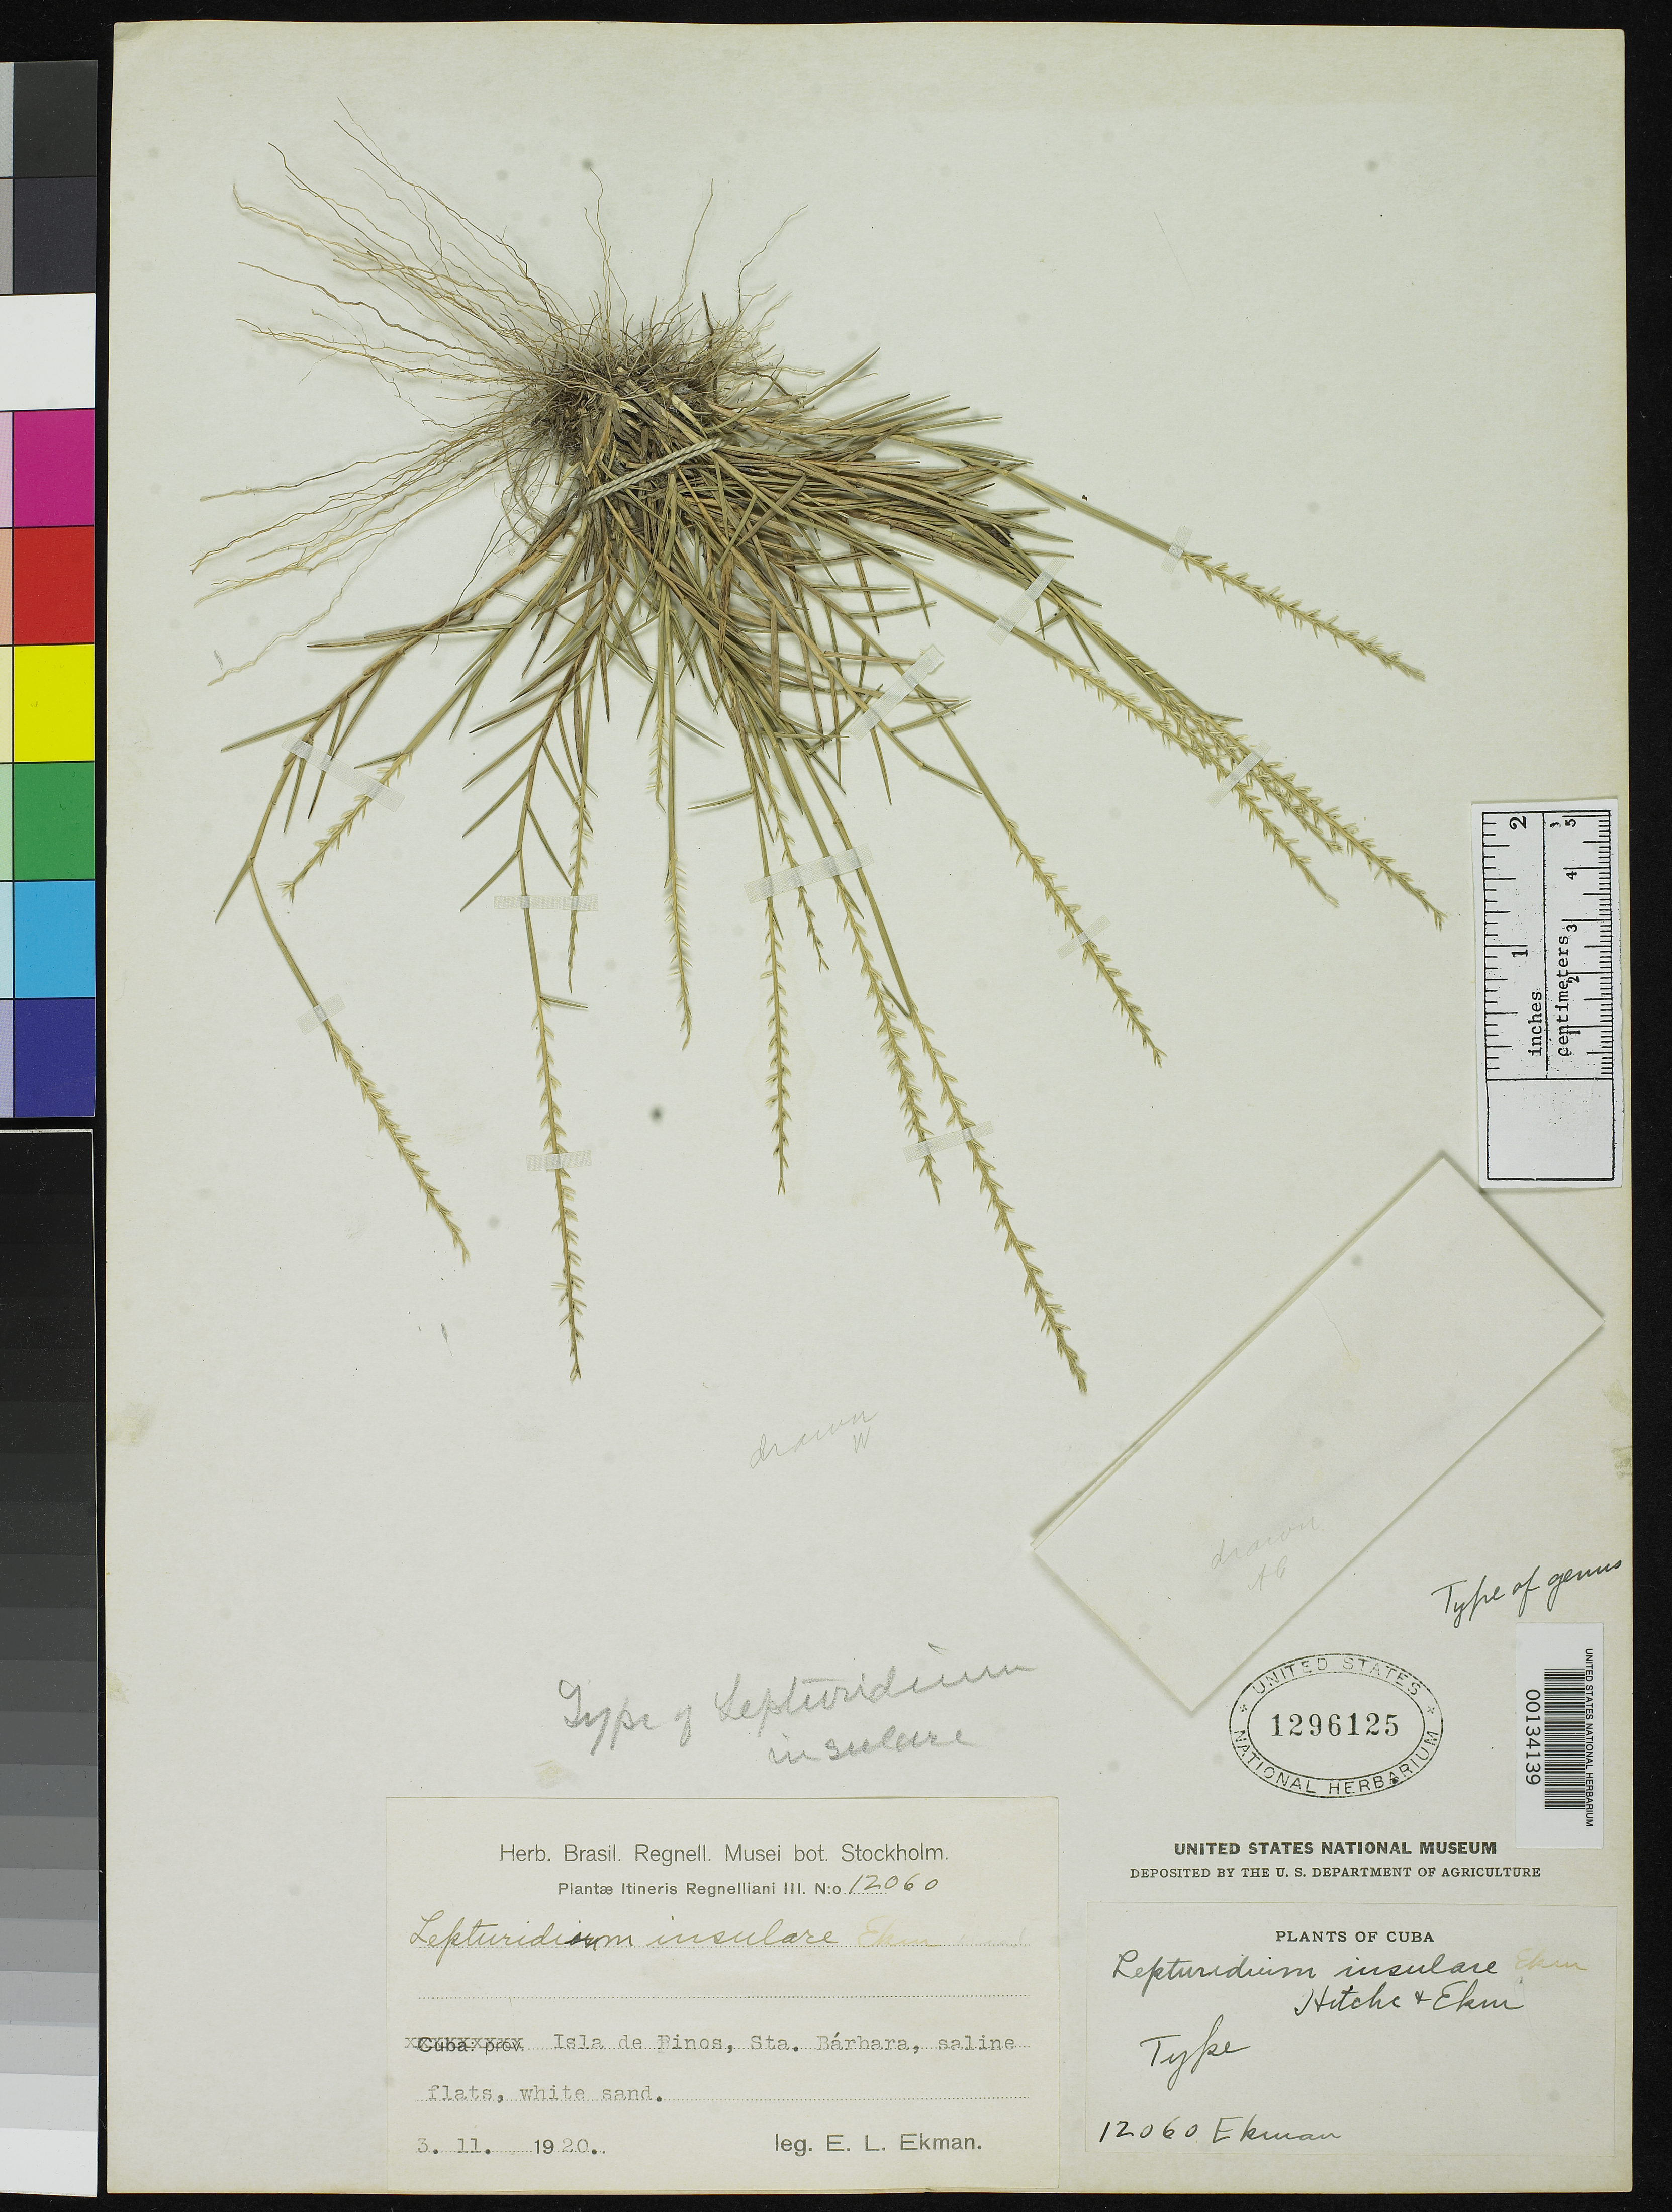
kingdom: Plantae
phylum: Tracheophyta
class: Liliopsida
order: Poales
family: Poaceae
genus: Lepturidium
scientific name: Lepturidium insulare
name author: Hitchc. & Ekman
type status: Holotype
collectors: E. L. Ekman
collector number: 12060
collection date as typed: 03 Nov 1920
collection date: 1920-03-11 or 1920-11-03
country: Cuba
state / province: Isla de La Juventud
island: Isla de La Juventud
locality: Sta. Bárbara, [island as Isla de Pinos].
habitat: saline flats, white sand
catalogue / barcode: US 1296125